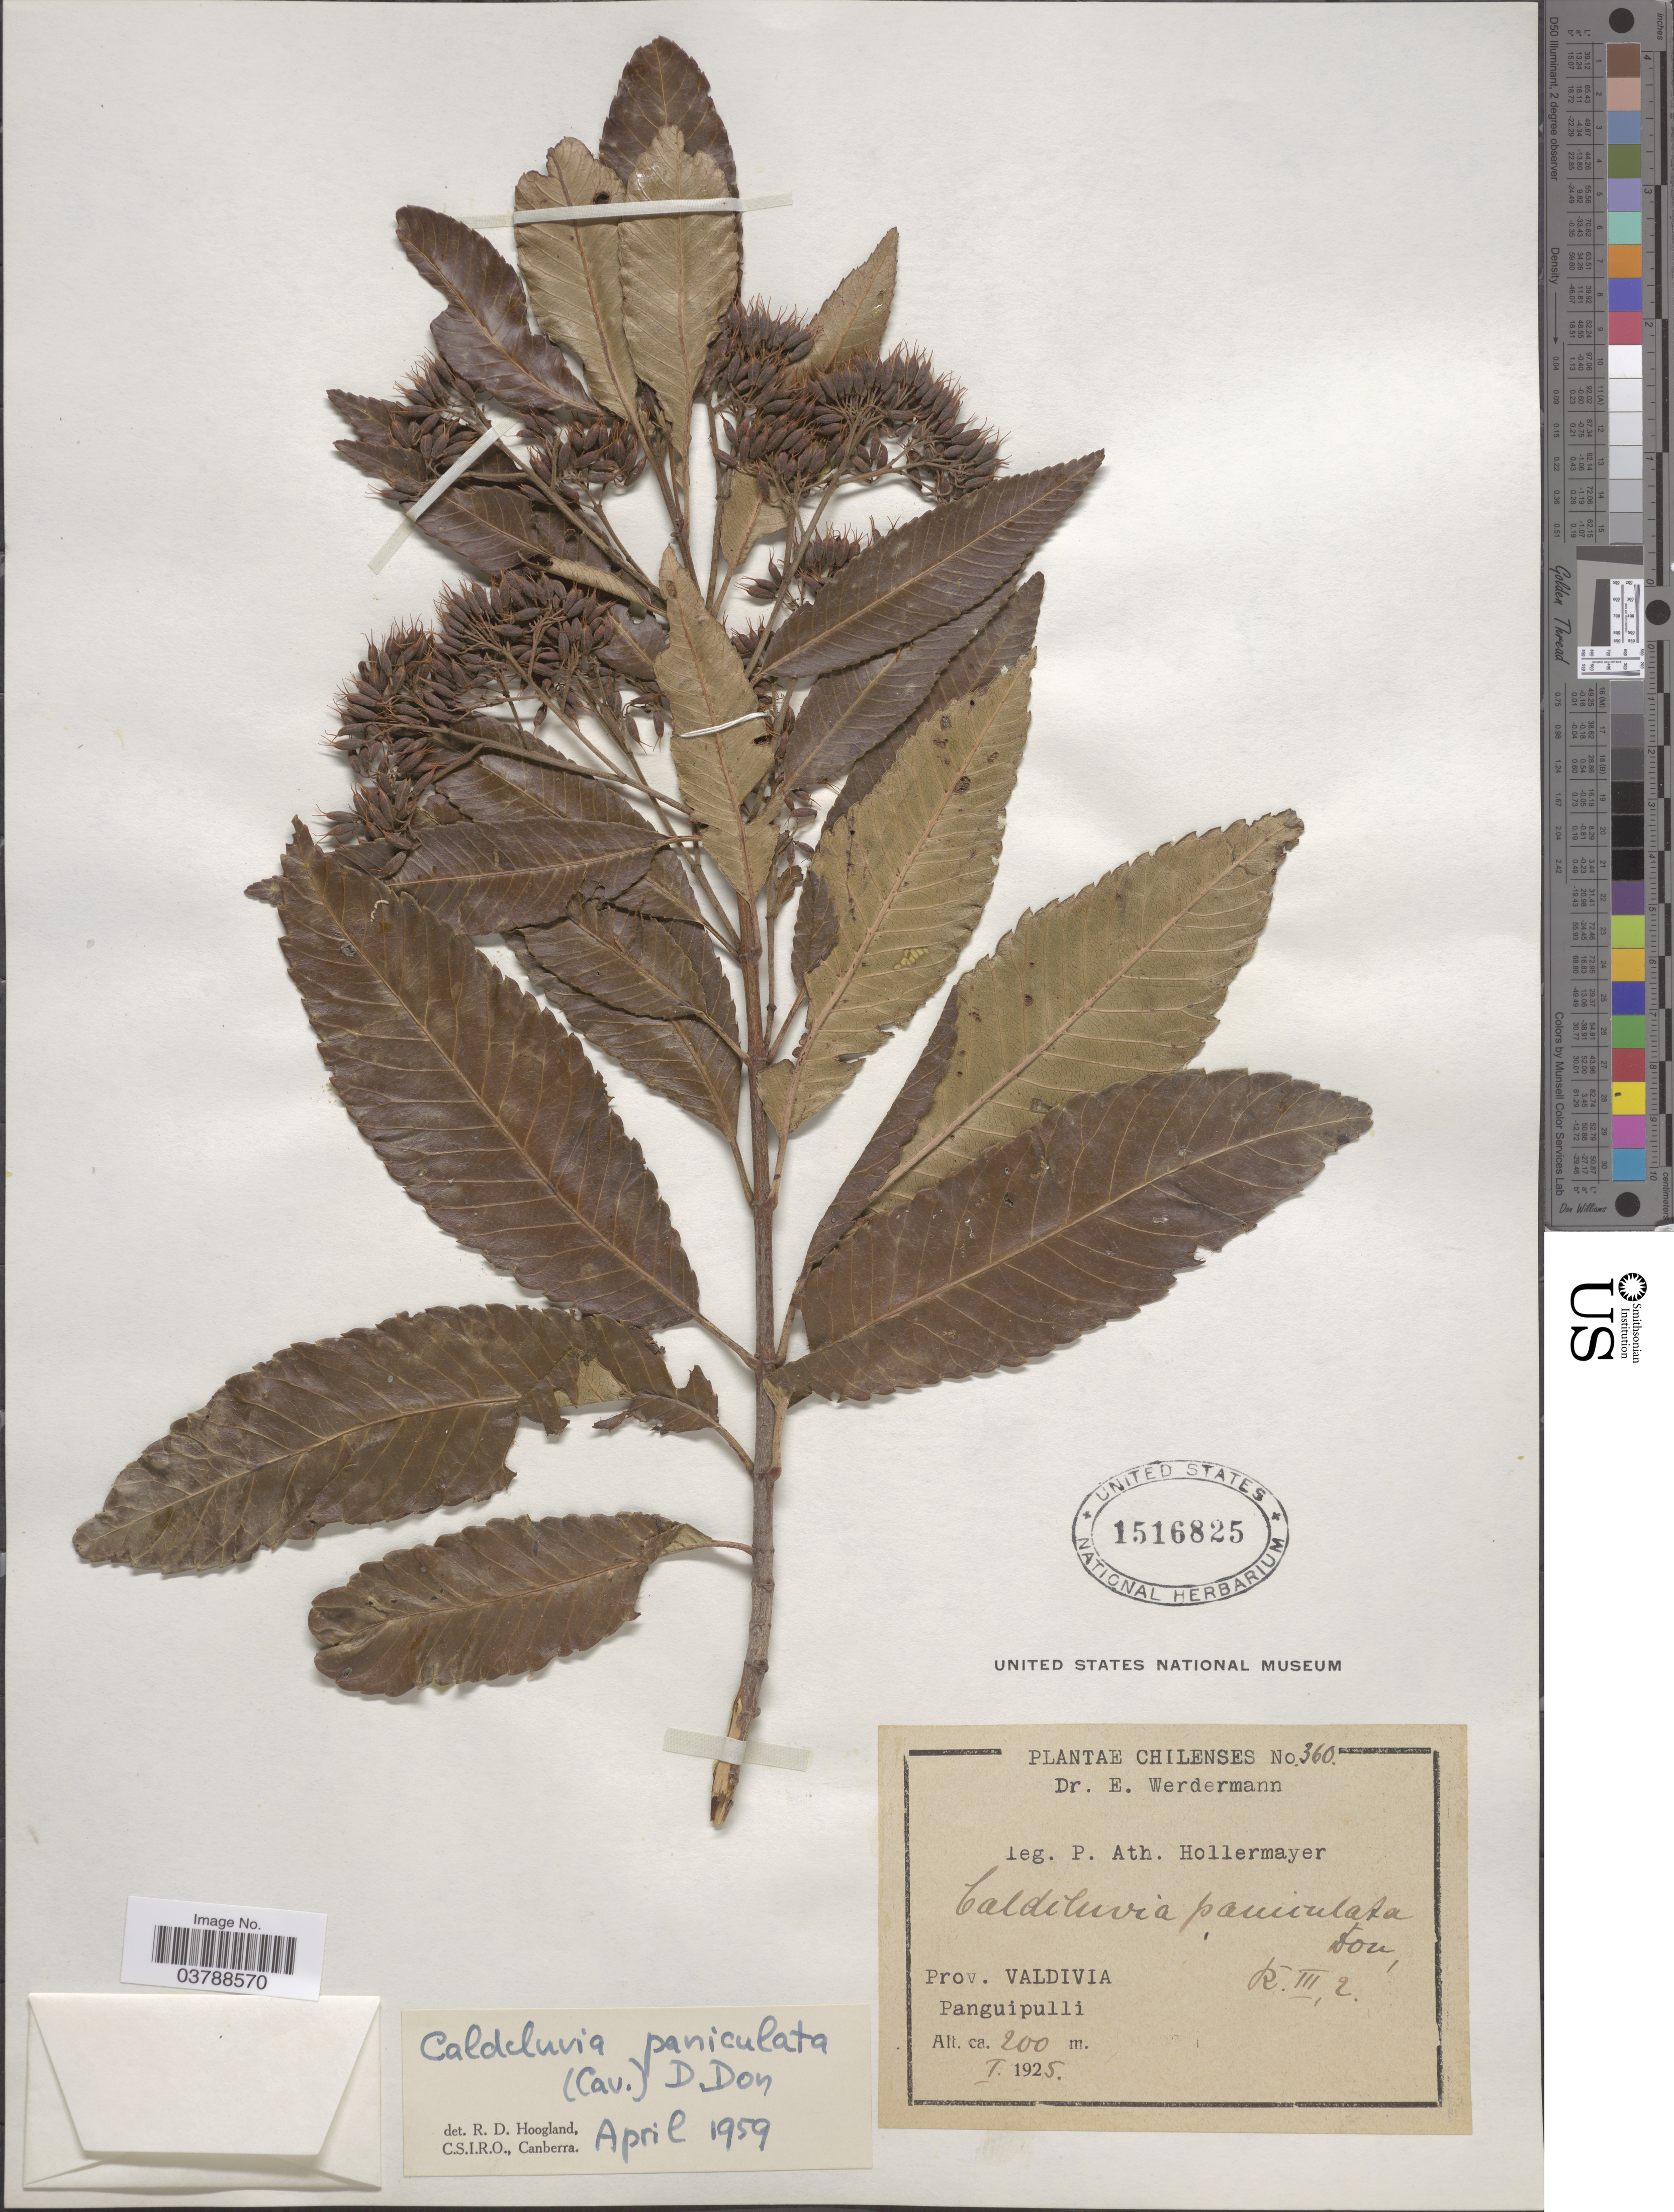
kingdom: Plantae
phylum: Tracheophyta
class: Magnoliopsida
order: Oxalidales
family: Cunoniaceae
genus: Caldcluvia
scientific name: Caldcluvia paniculata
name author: (Cav.) D. Don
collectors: P. Hollermayer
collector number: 360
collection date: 1925-01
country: Chile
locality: Prov. Valdivia. Panguipulli.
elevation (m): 200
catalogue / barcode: US 1516825